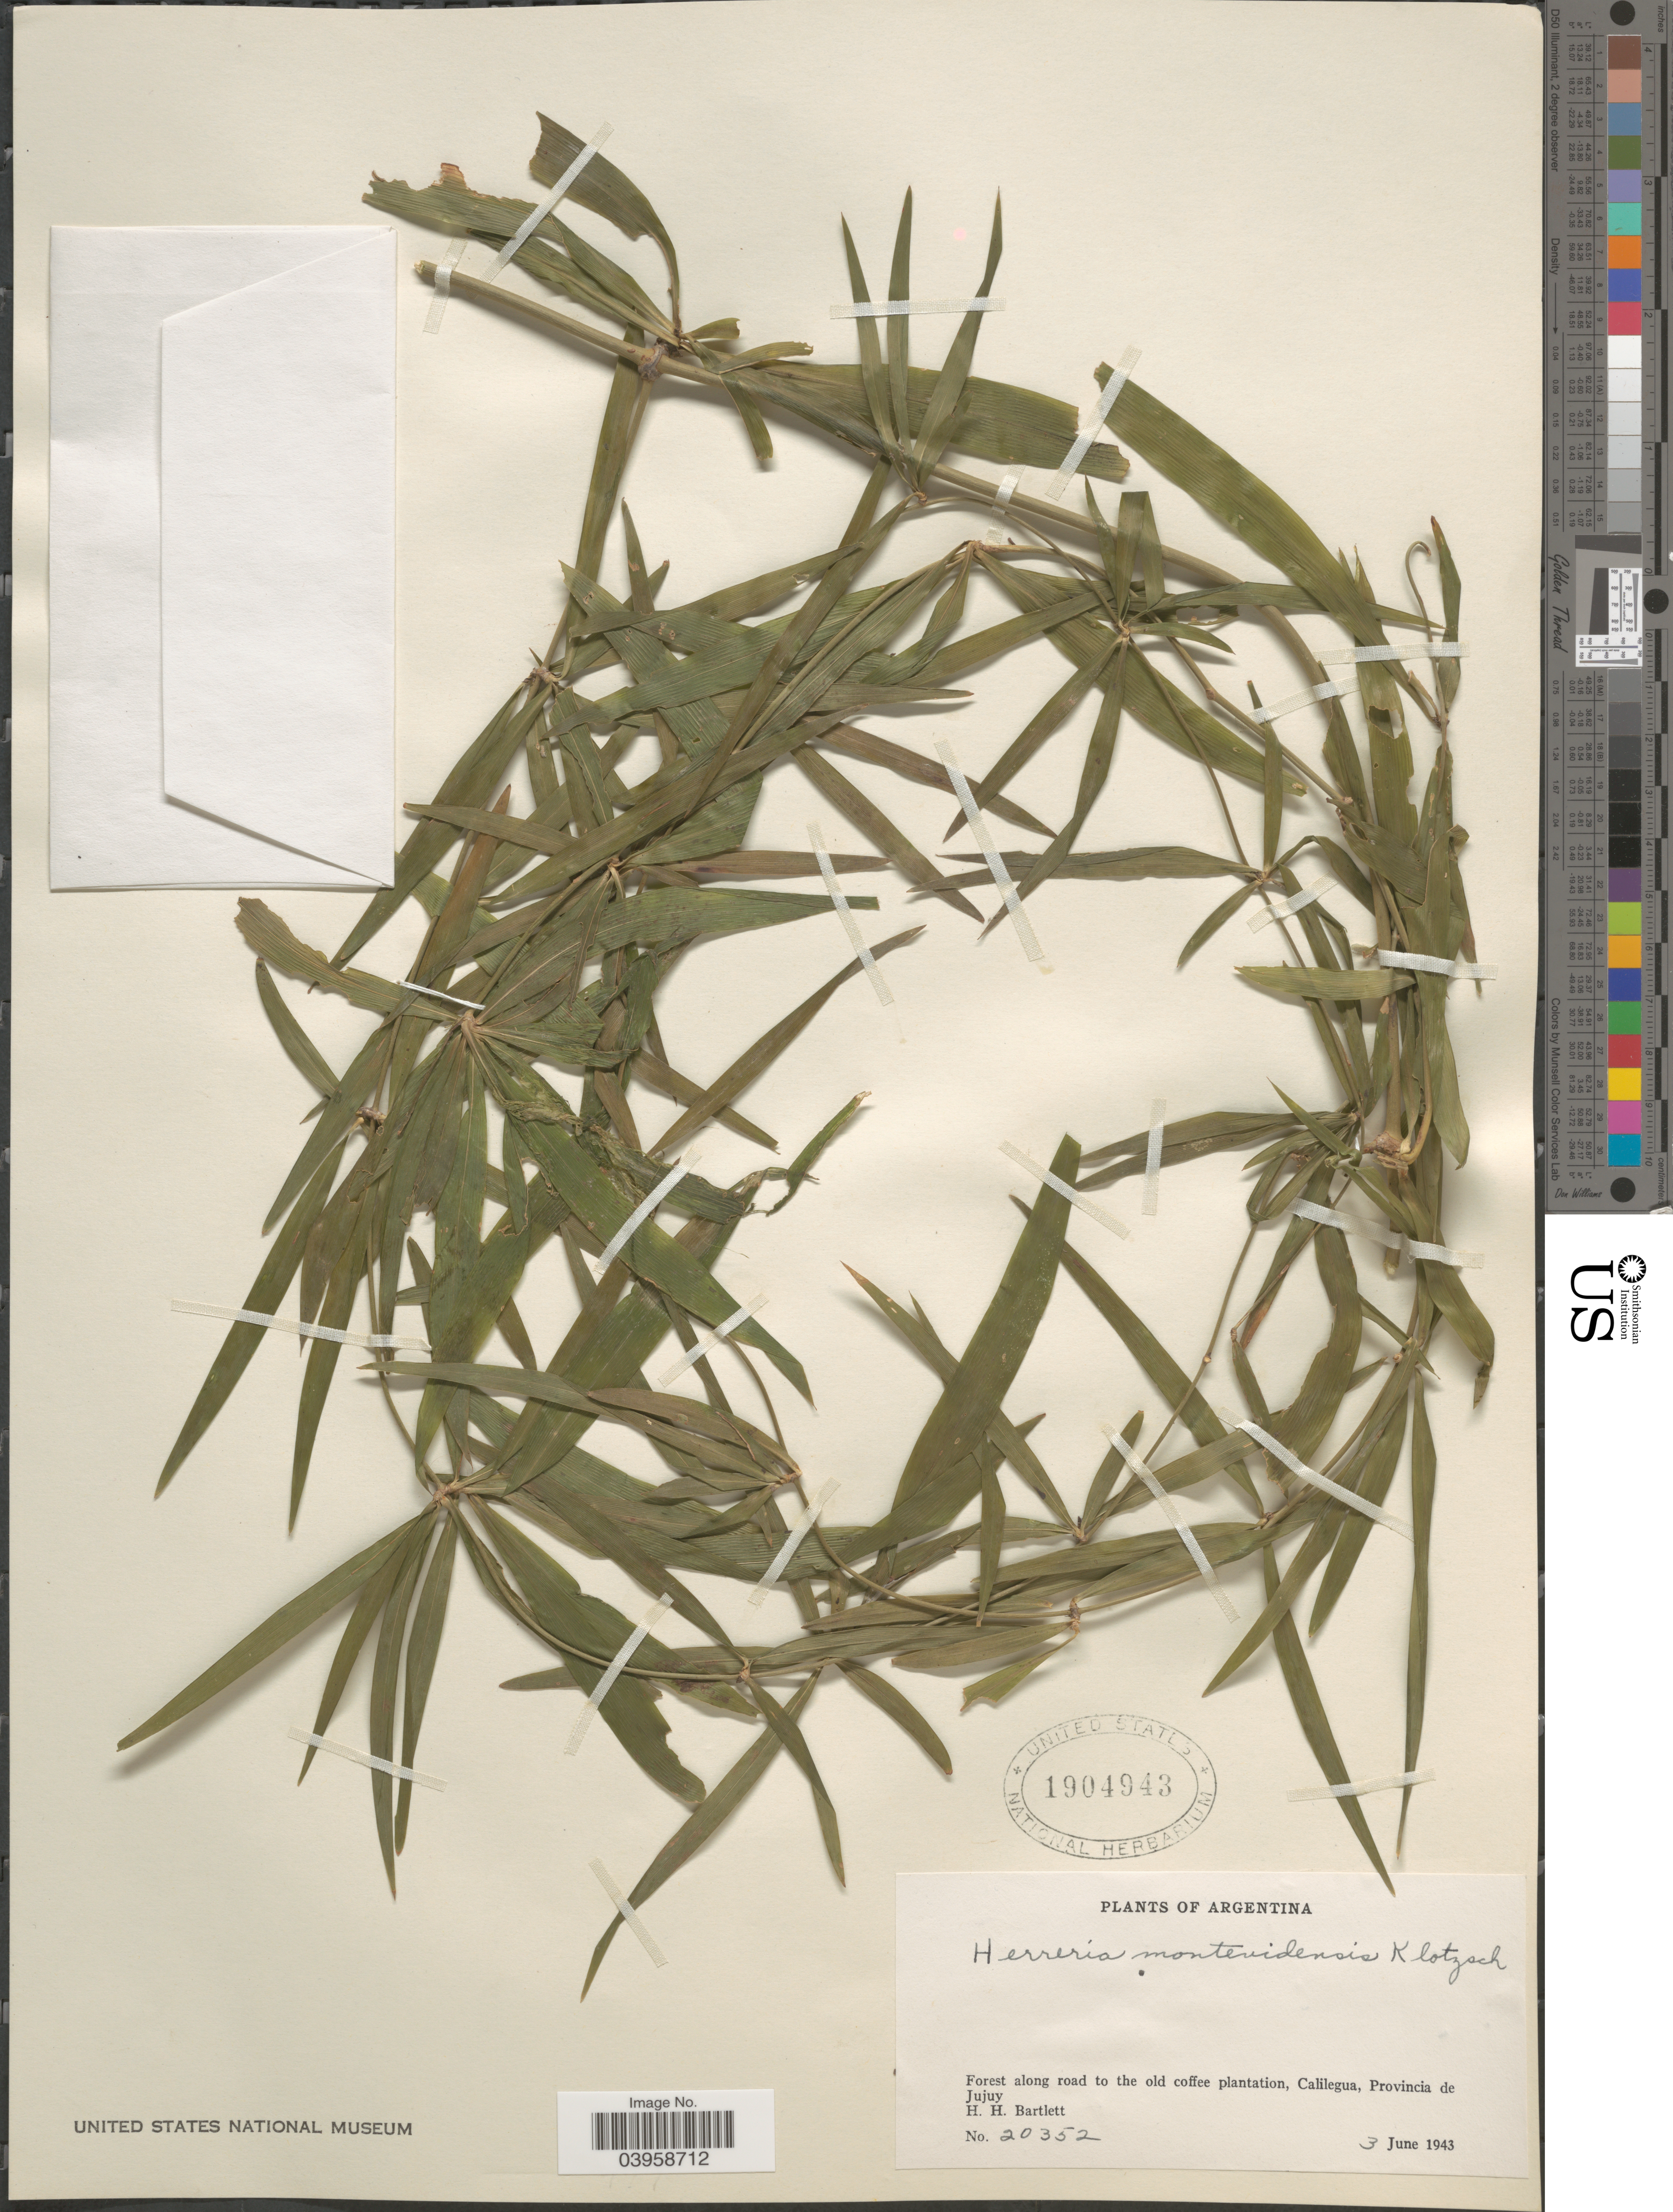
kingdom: Plantae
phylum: Tracheophyta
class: Liliopsida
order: Asparagales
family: Asparagaceae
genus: Herreria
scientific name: Herreria montevidensis var. montevidensis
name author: Klotzsch ex Griseb.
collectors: H. H. Bartlett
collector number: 20352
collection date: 1943-09-03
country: Argentina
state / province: Jujuy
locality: Forest along road to the old coffee plantation, Calilegua.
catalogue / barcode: US 1904943